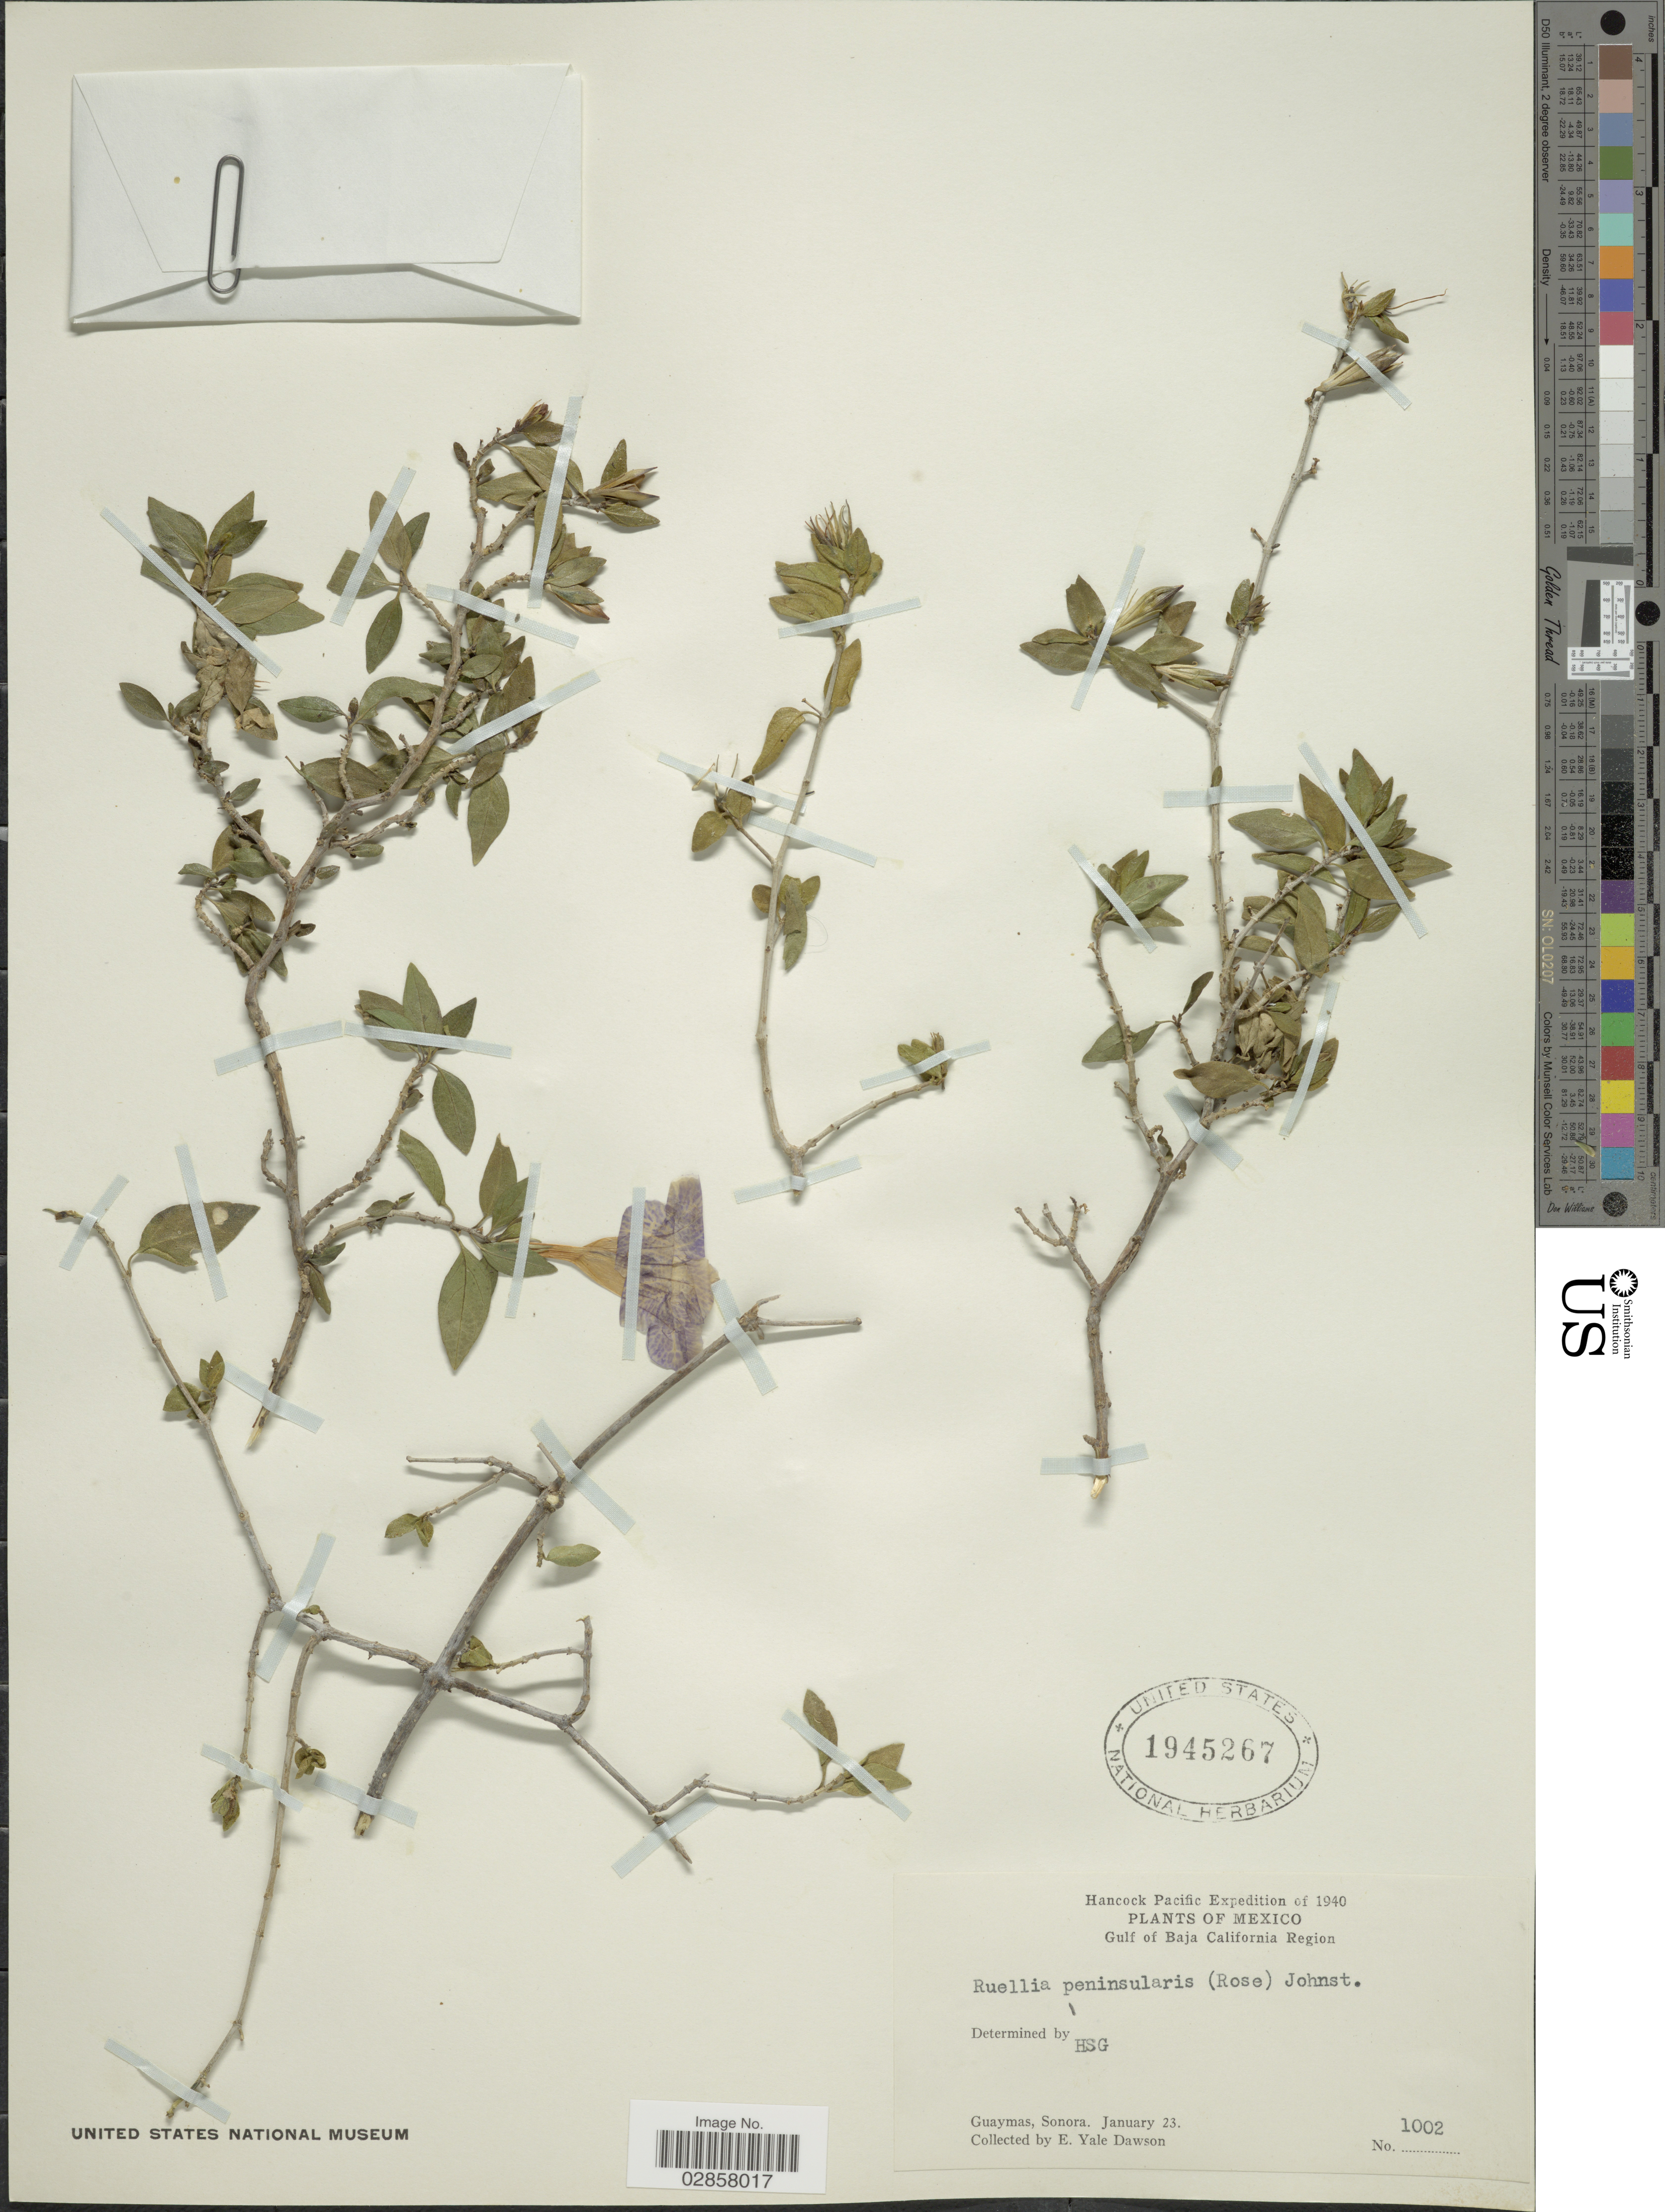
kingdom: Plantae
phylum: Tracheophyta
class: Magnoliopsida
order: Lamiales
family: Acanthaceae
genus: Ruellia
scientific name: Ruellia peninsularis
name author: I.M. Johnst.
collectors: N. Yensen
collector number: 1002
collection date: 1940-01-23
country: Mexico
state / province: Sonora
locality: Gulf of Baja California Region. Guaymas.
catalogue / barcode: US 1945267